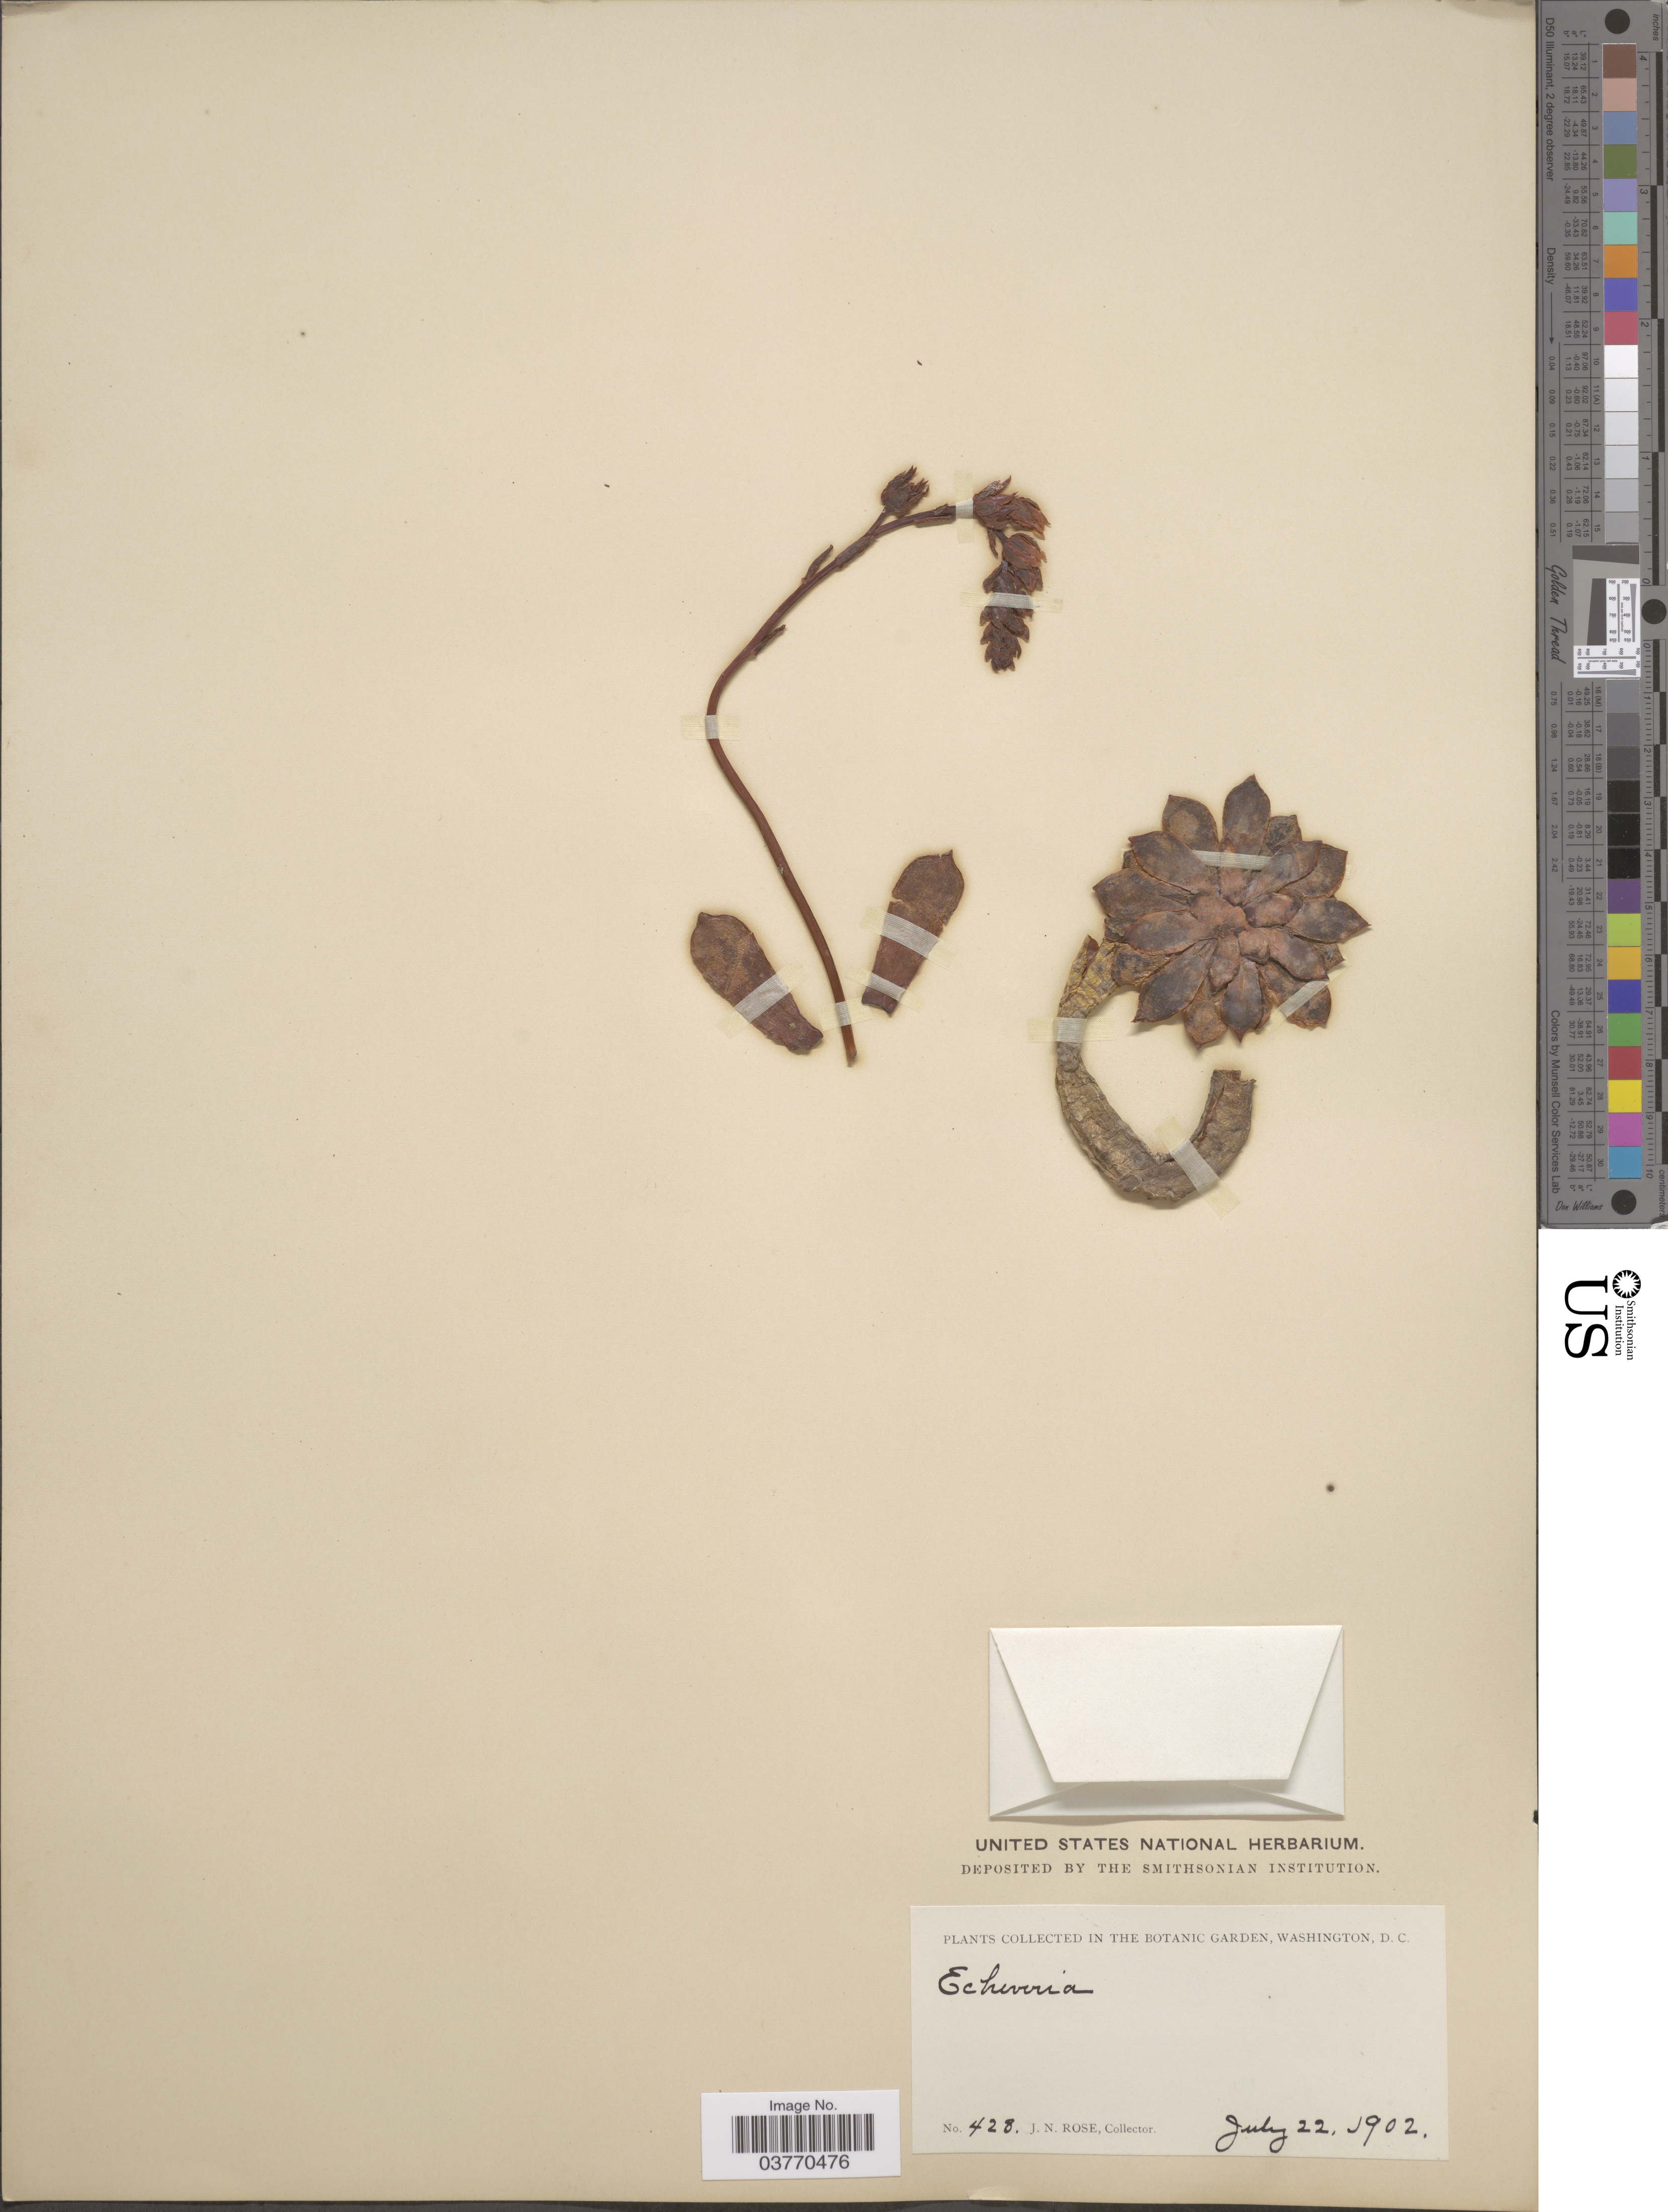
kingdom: Plantae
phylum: Tracheophyta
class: Magnoliopsida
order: Saxifragales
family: Crassulaceae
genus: Echeveria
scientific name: Echeveria sp.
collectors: J. N. Rose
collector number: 428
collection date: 1902-07-22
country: United States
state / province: District of Columbia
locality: The Botanic Garden, Washington.